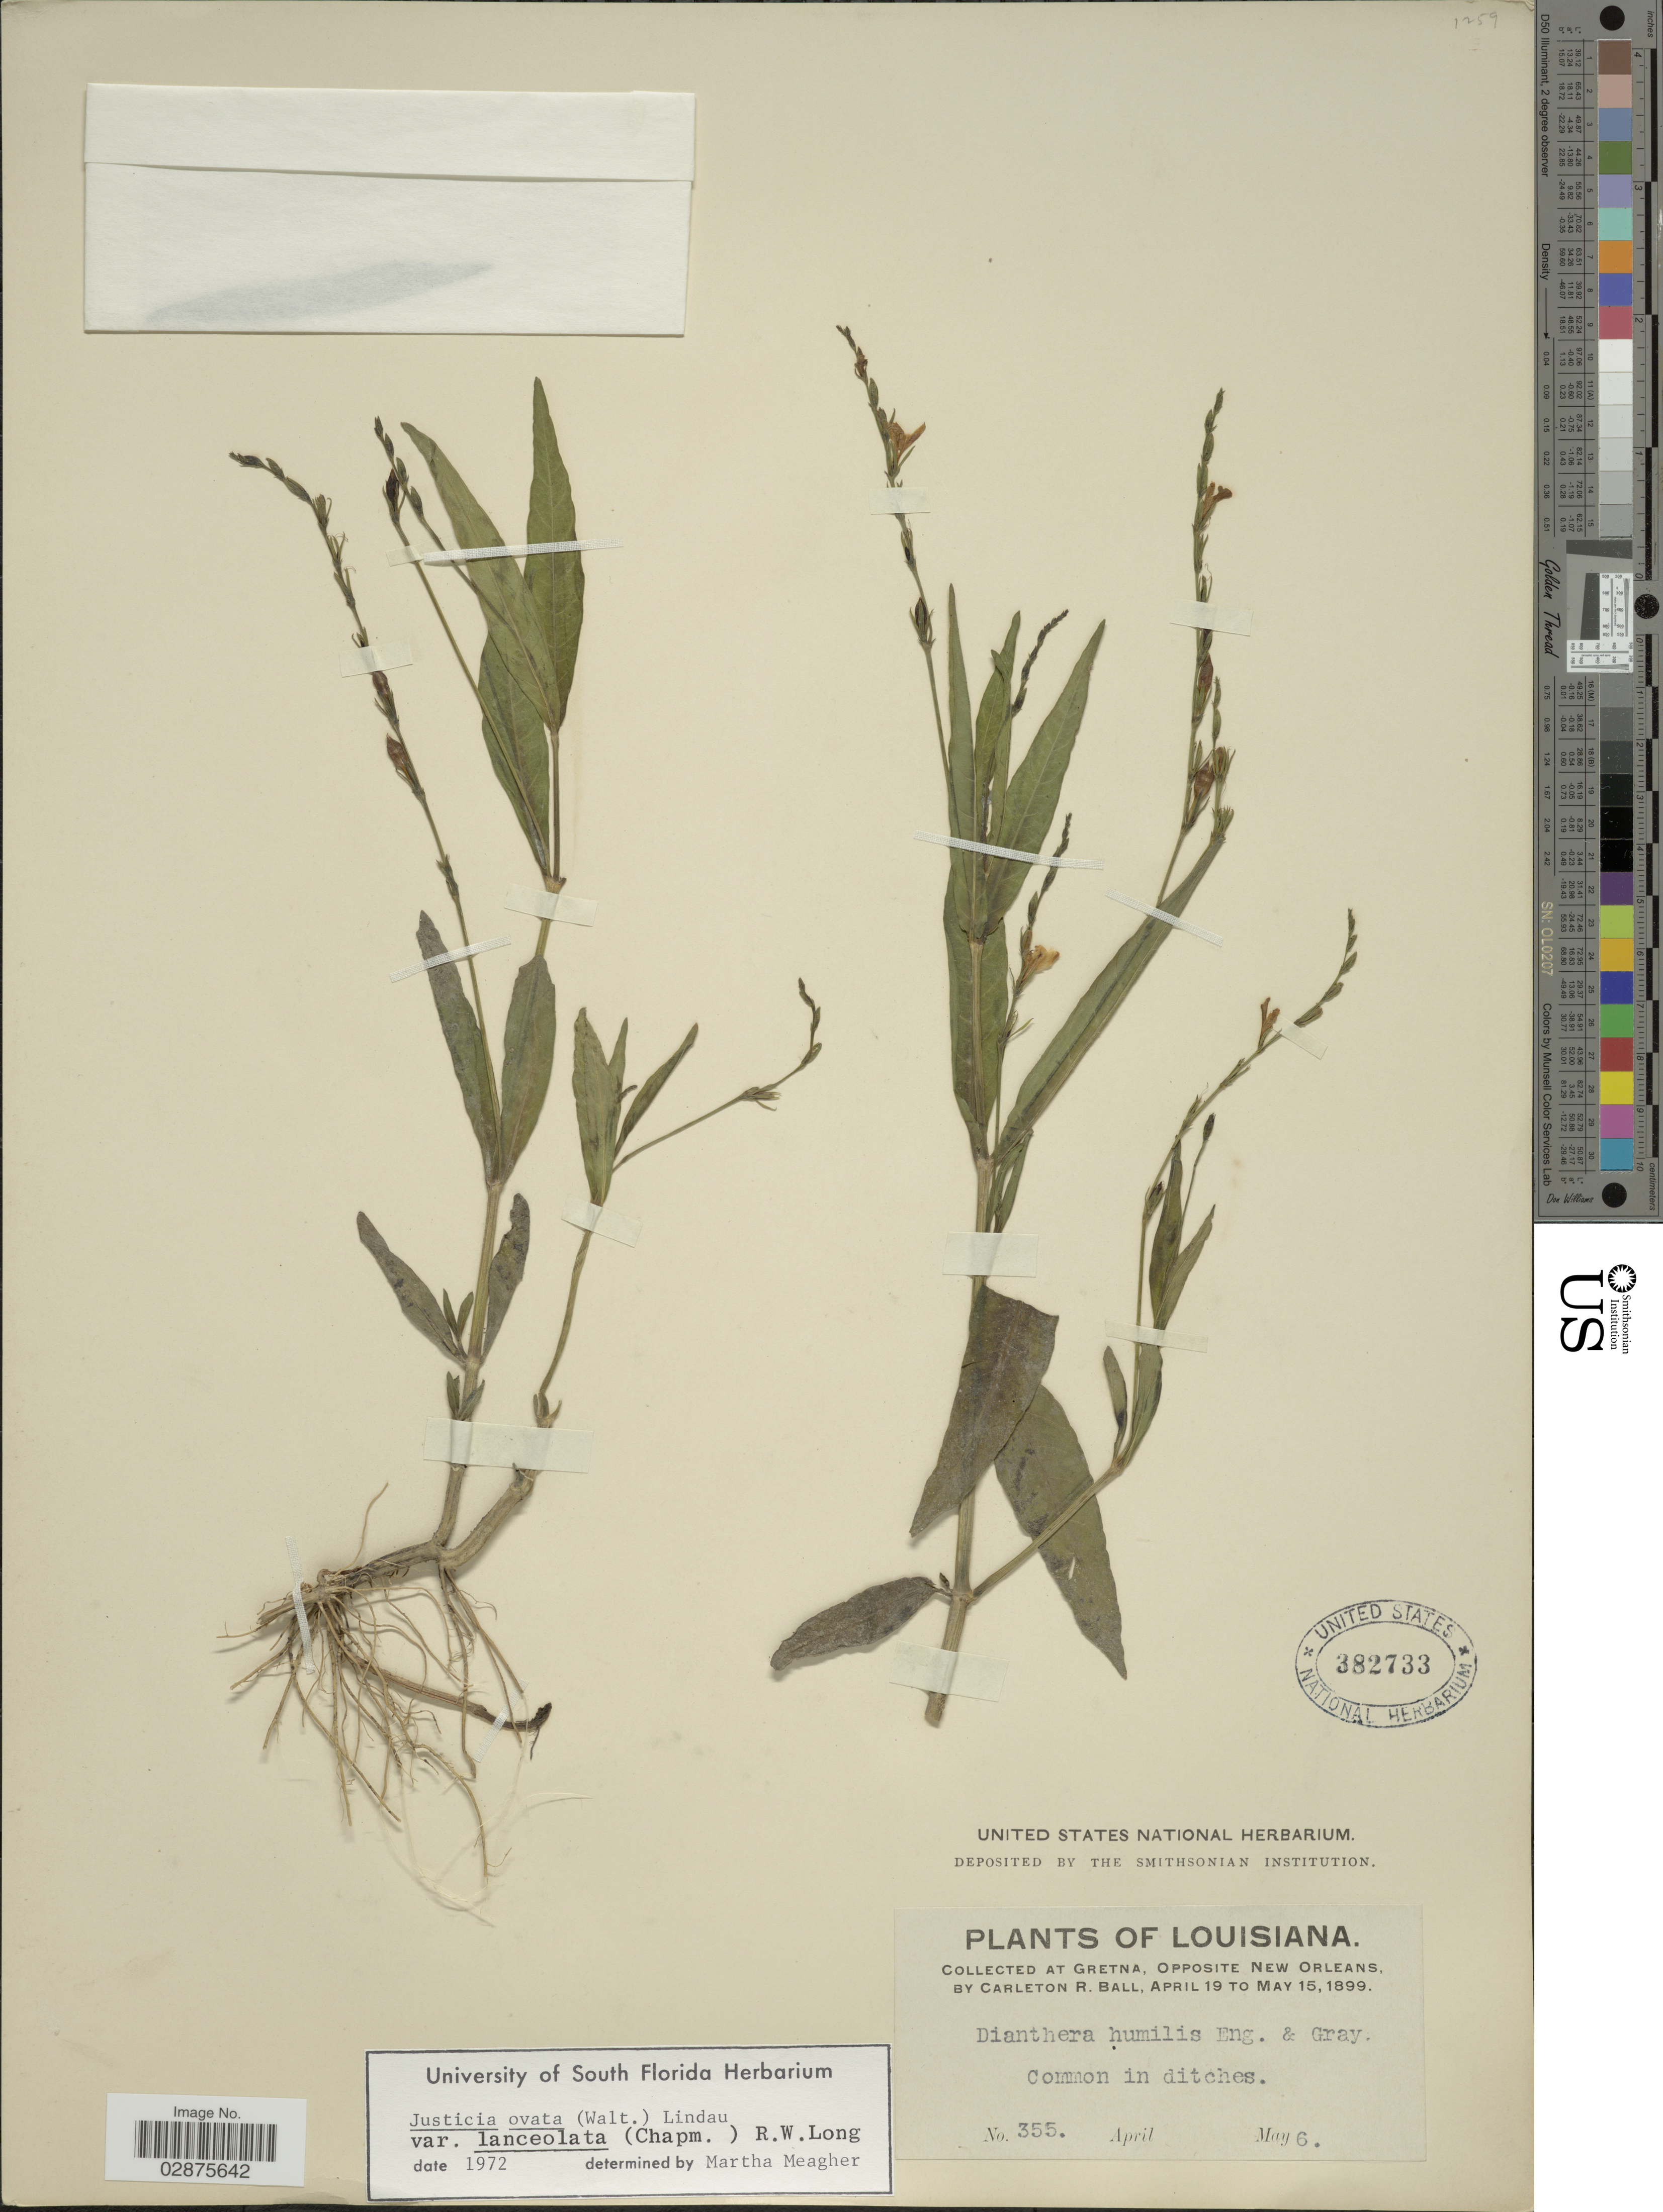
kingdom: Plantae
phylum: Tracheophyta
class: Magnoliopsida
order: Lamiales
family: Acanthaceae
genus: Justicia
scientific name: Justicia lanceolata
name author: (Chapm.) Small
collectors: C. R. Ball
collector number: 355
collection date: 1899-05-06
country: United States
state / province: Louisiana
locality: Gretna. Opposite New Orleans. Common in ditches.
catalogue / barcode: US 382733